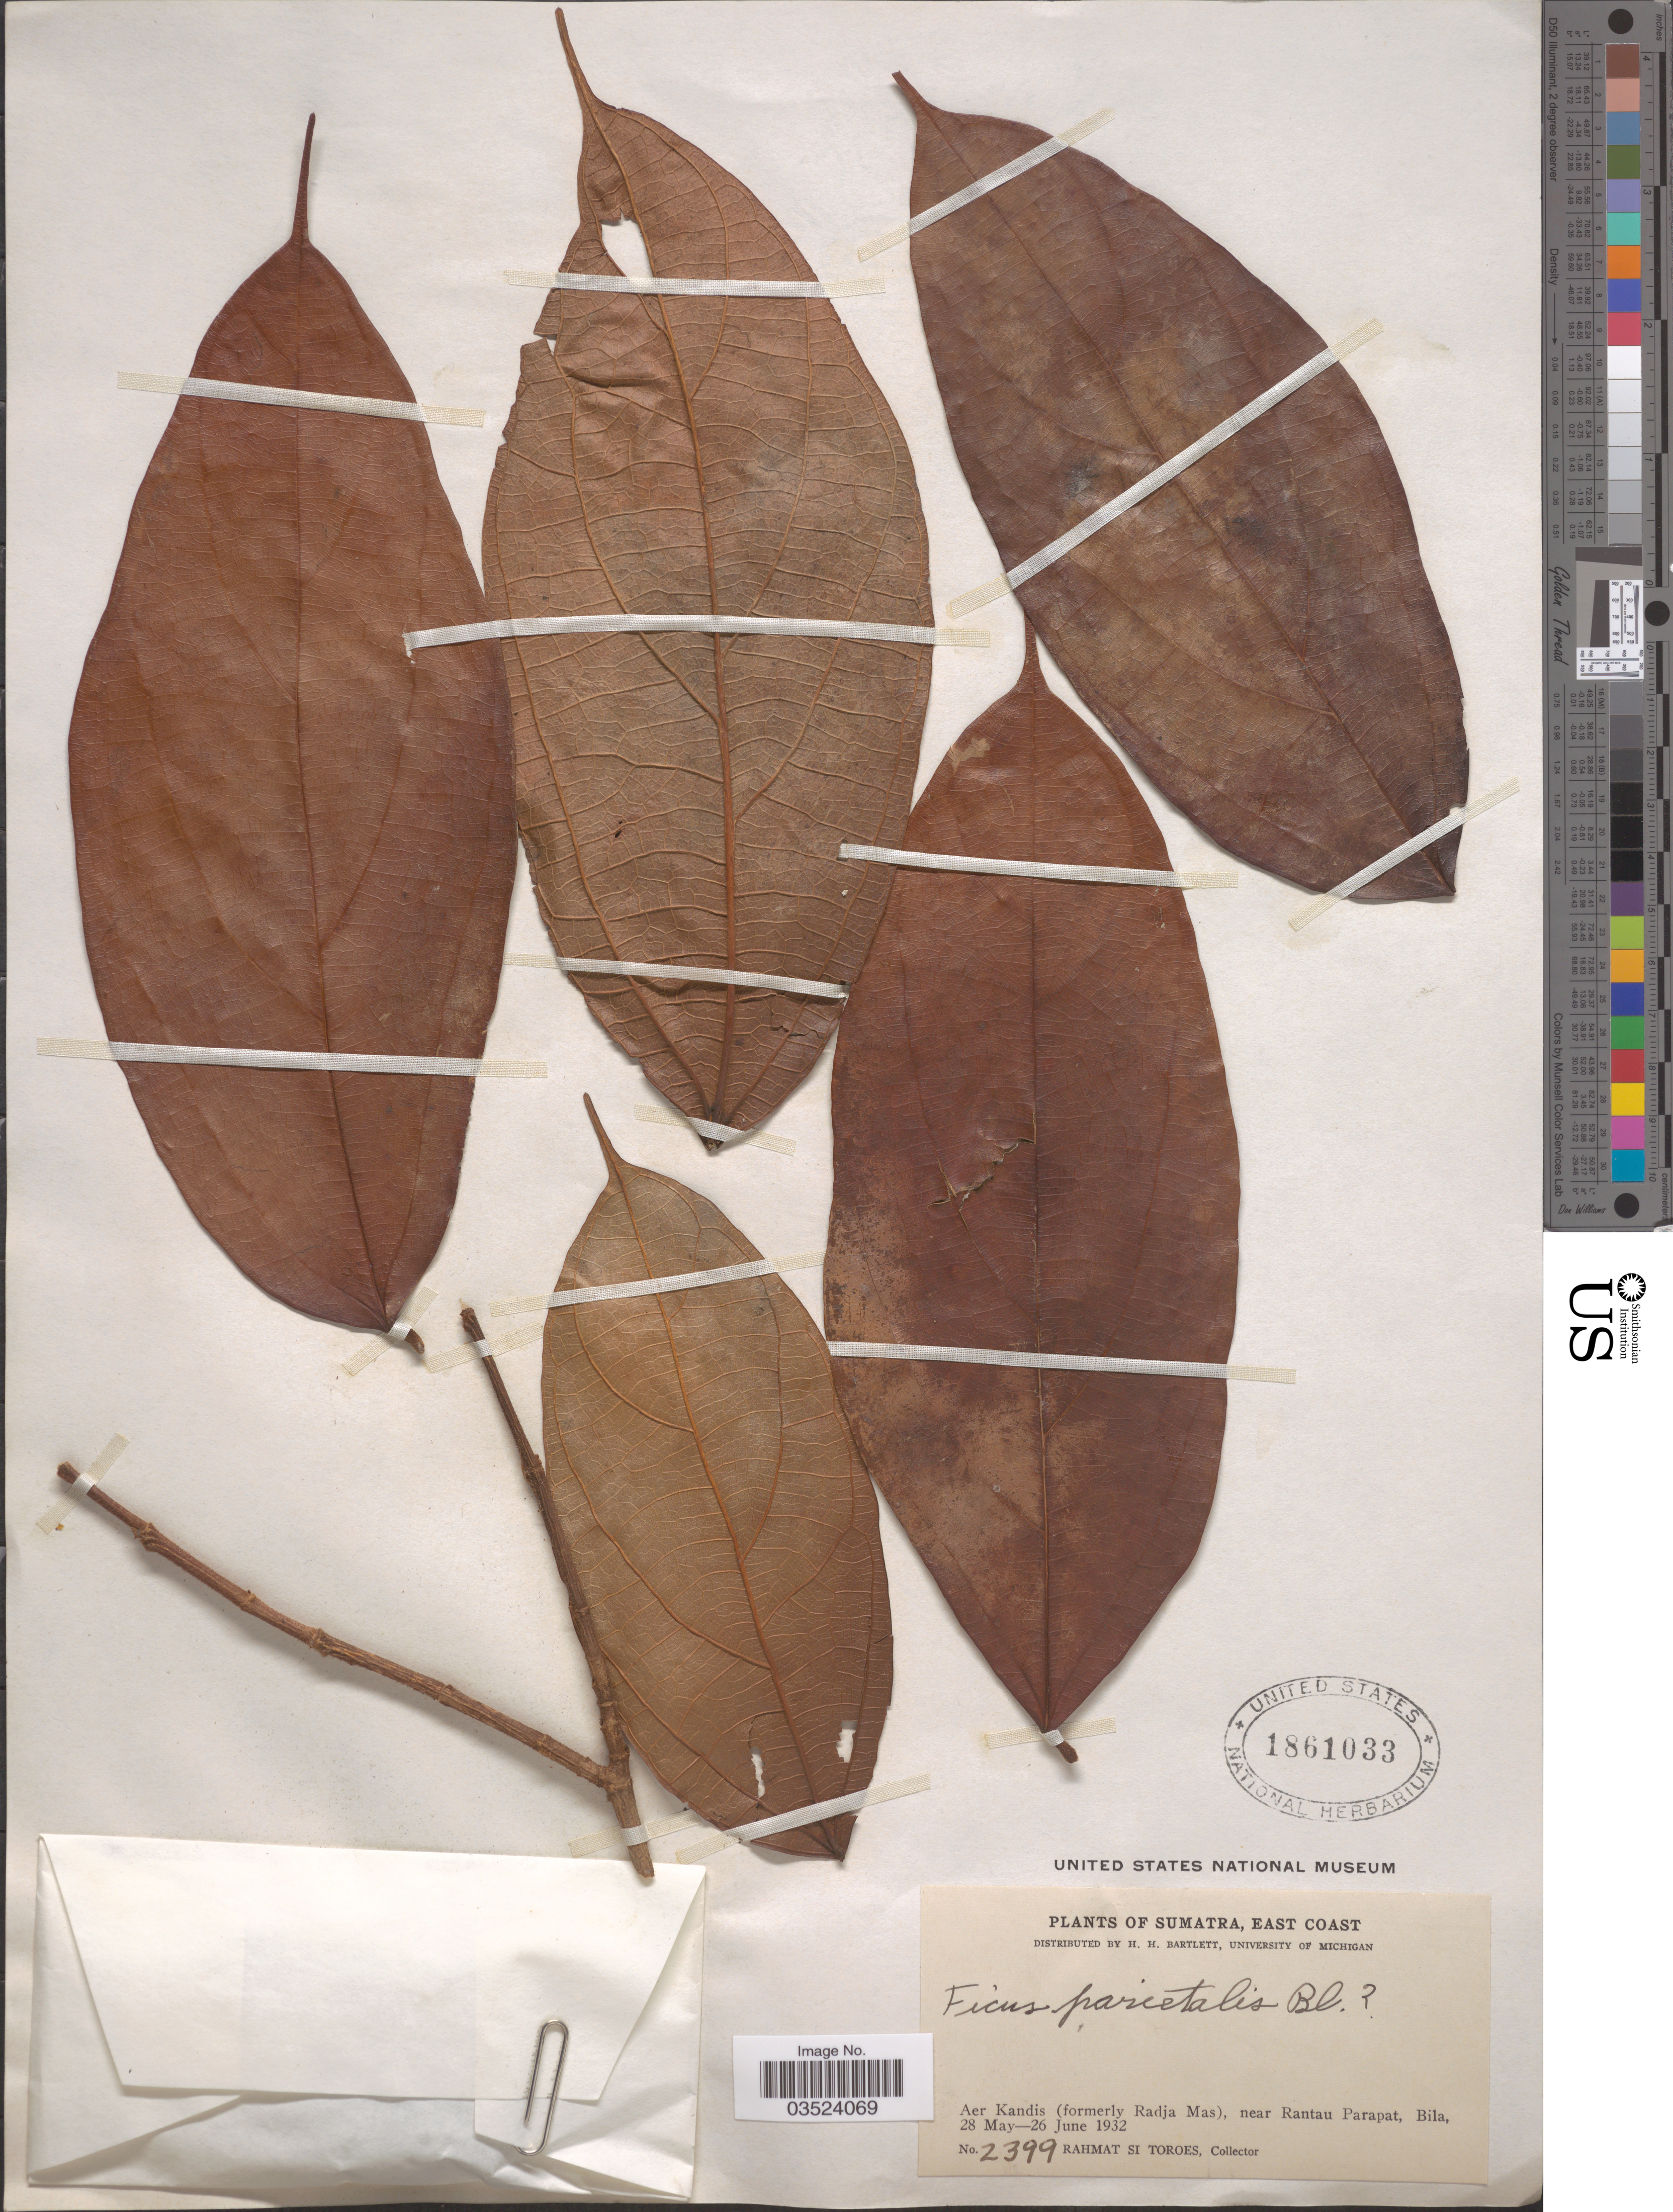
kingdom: Plantae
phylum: Tracheophyta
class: Magnoliopsida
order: Rosales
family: Moraceae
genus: Ficus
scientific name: Ficus parietalis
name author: Blume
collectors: Rahmat Si Boeea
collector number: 2399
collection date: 1932-05-28/1932-06-26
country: Indonesia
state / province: Sumatra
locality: East Coast. Aer Kandis (formerly Radja Mas), near Rantau Parapat , Bila.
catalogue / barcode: US 1861033